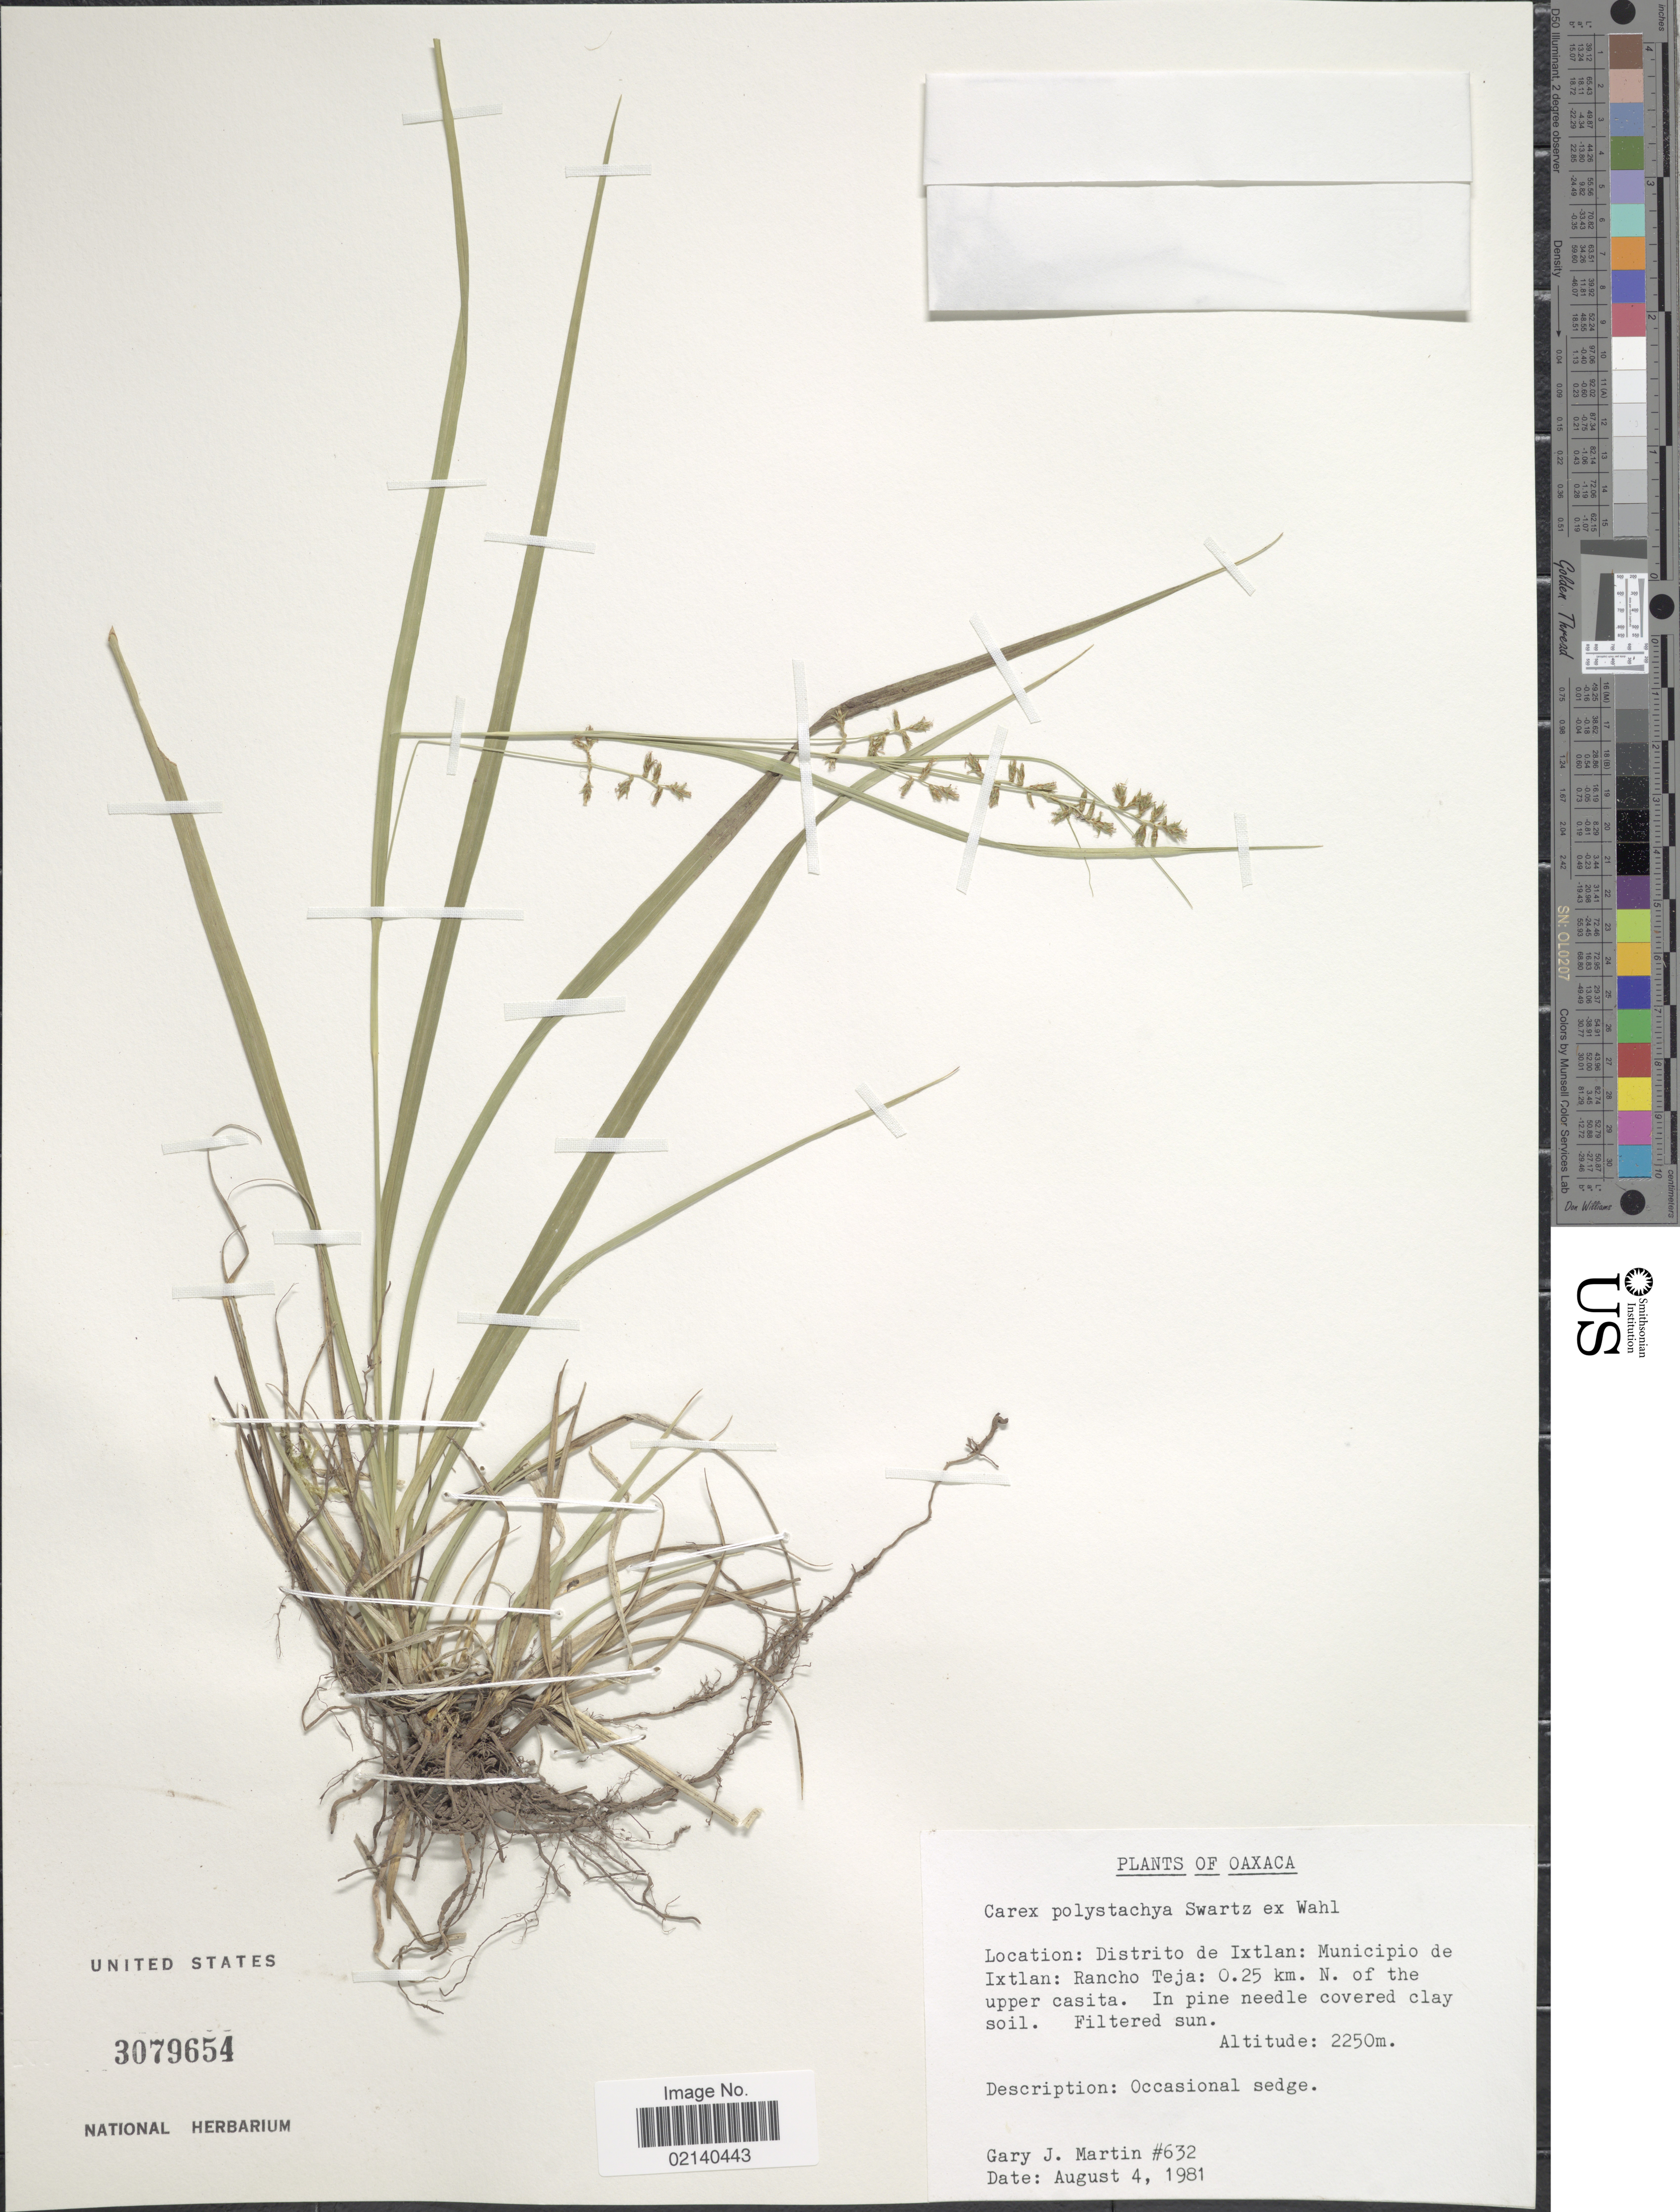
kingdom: Plantae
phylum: Tracheophyta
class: Liliopsida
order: Poales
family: Cyperaceae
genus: Carex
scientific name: Carex polystachya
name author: Sw. ex Wahlenb.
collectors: G. J. Martin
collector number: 632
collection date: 1981-08-04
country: Mexico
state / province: Oaxaca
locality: Distrito de Ixtlan: Municipio de Ixtlan: Rancho Teja: 0.25 km. N. of the upper casita.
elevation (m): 2250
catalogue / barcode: US 3079654